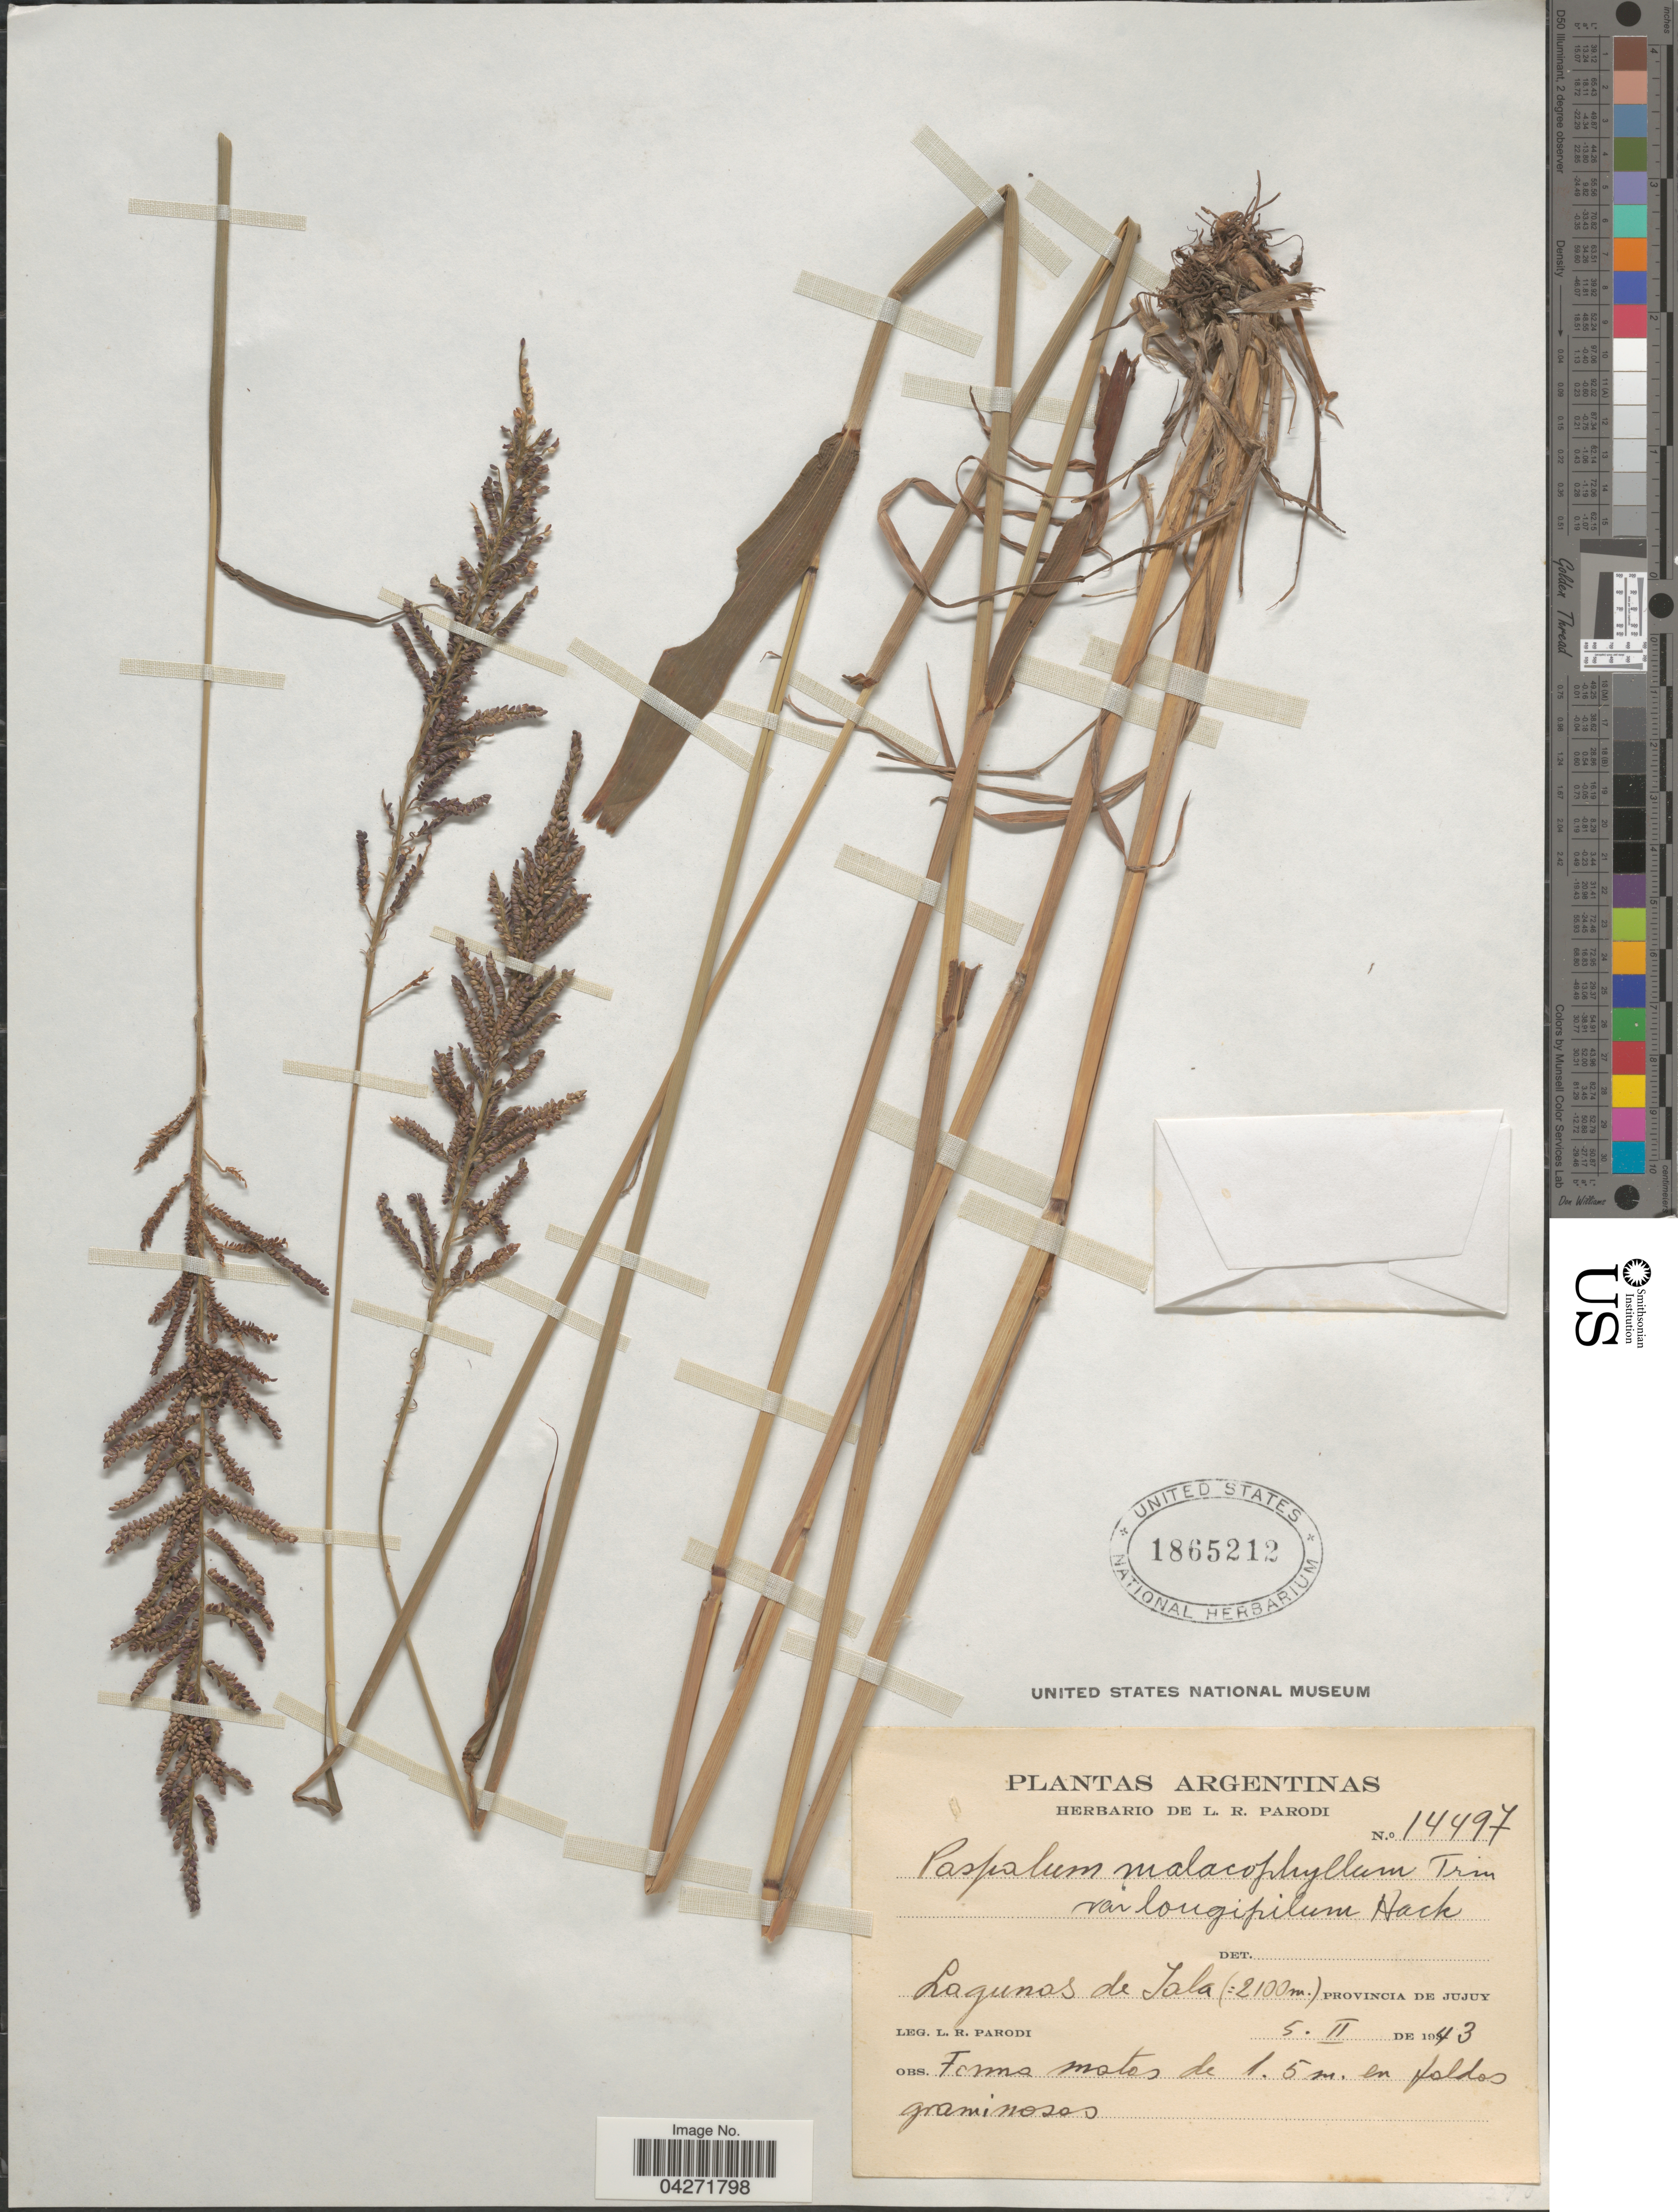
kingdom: Plantae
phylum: Tracheophyta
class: Liliopsida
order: Poales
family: Poaceae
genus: Paspalum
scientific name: Paspalum malacophyllum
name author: Trin.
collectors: L. R. Parodi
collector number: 14497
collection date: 1943-02-05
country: Argentina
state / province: Jujuy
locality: Lagunos de Sala.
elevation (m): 2100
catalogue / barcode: US 1865212